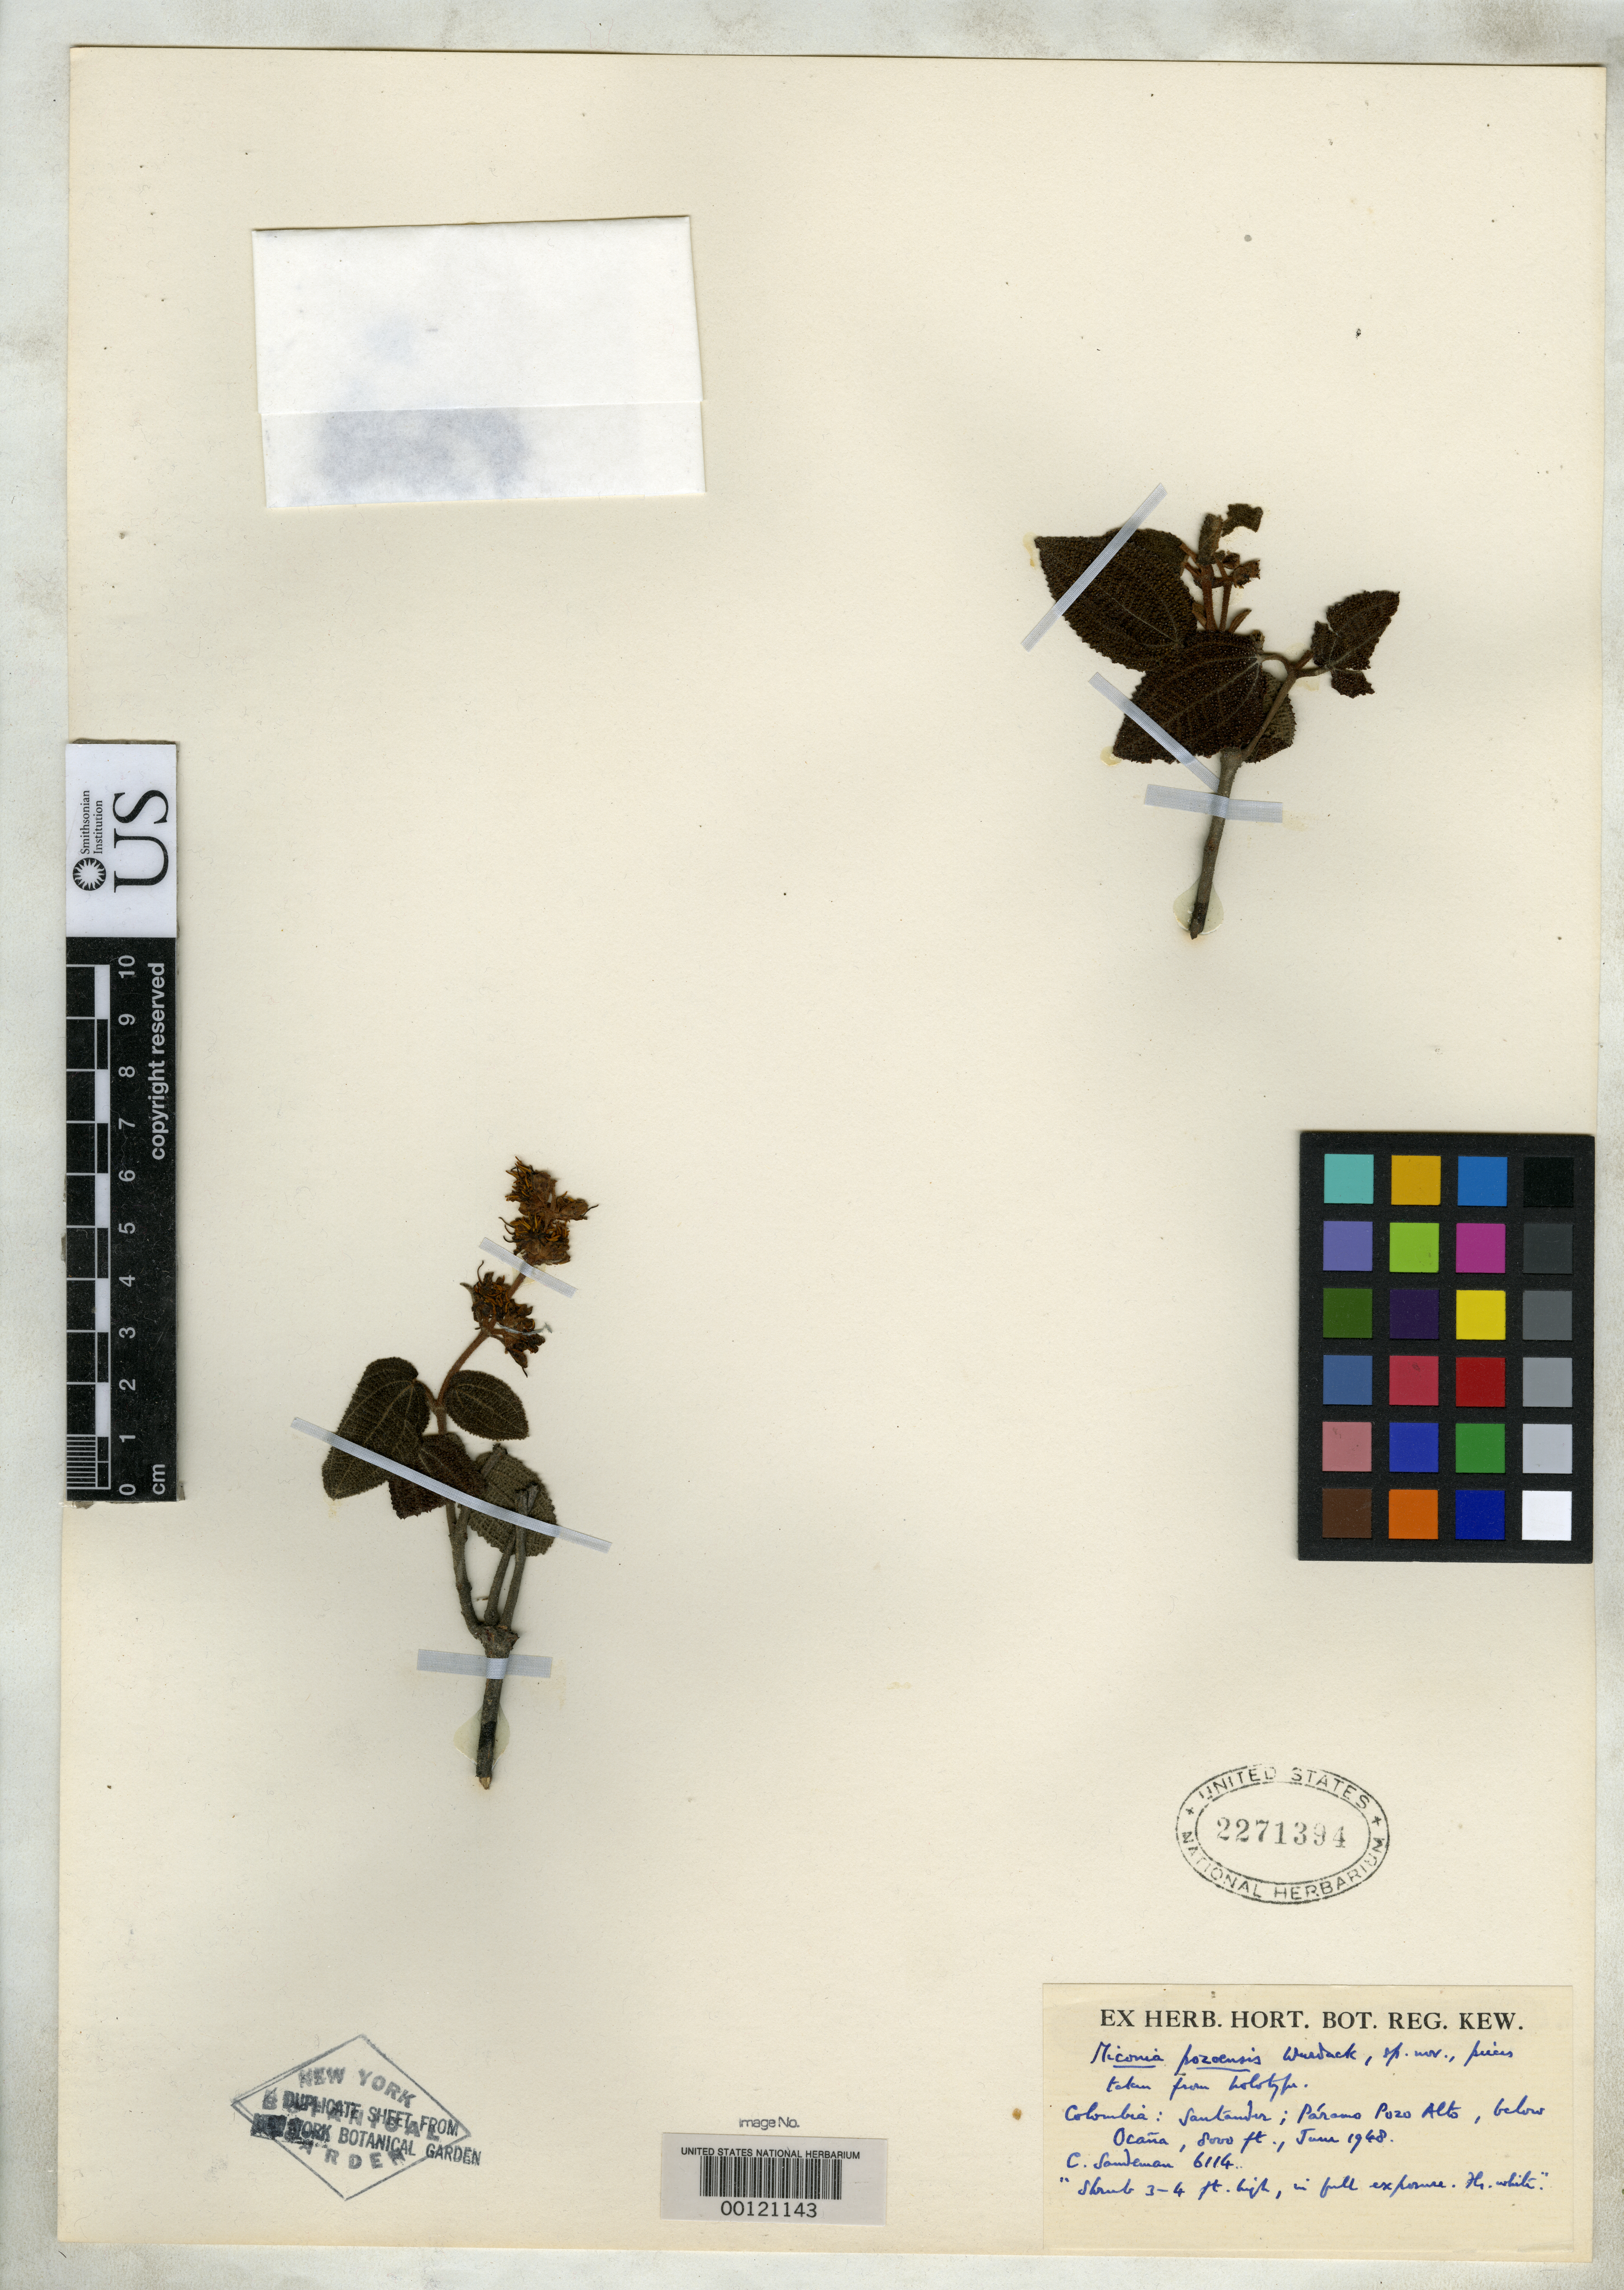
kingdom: Plantae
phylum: Tracheophyta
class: Magnoliopsida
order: Myrtales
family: Melastomataceae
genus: Miconia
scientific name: Miconia pozoensis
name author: Wurdack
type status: Type Fragment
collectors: C. Sandeman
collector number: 6114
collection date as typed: Jun 1948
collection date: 1948-06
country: Colombia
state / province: Santander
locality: Parano Pozo Alto, below Ocana.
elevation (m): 2438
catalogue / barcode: US 2271394